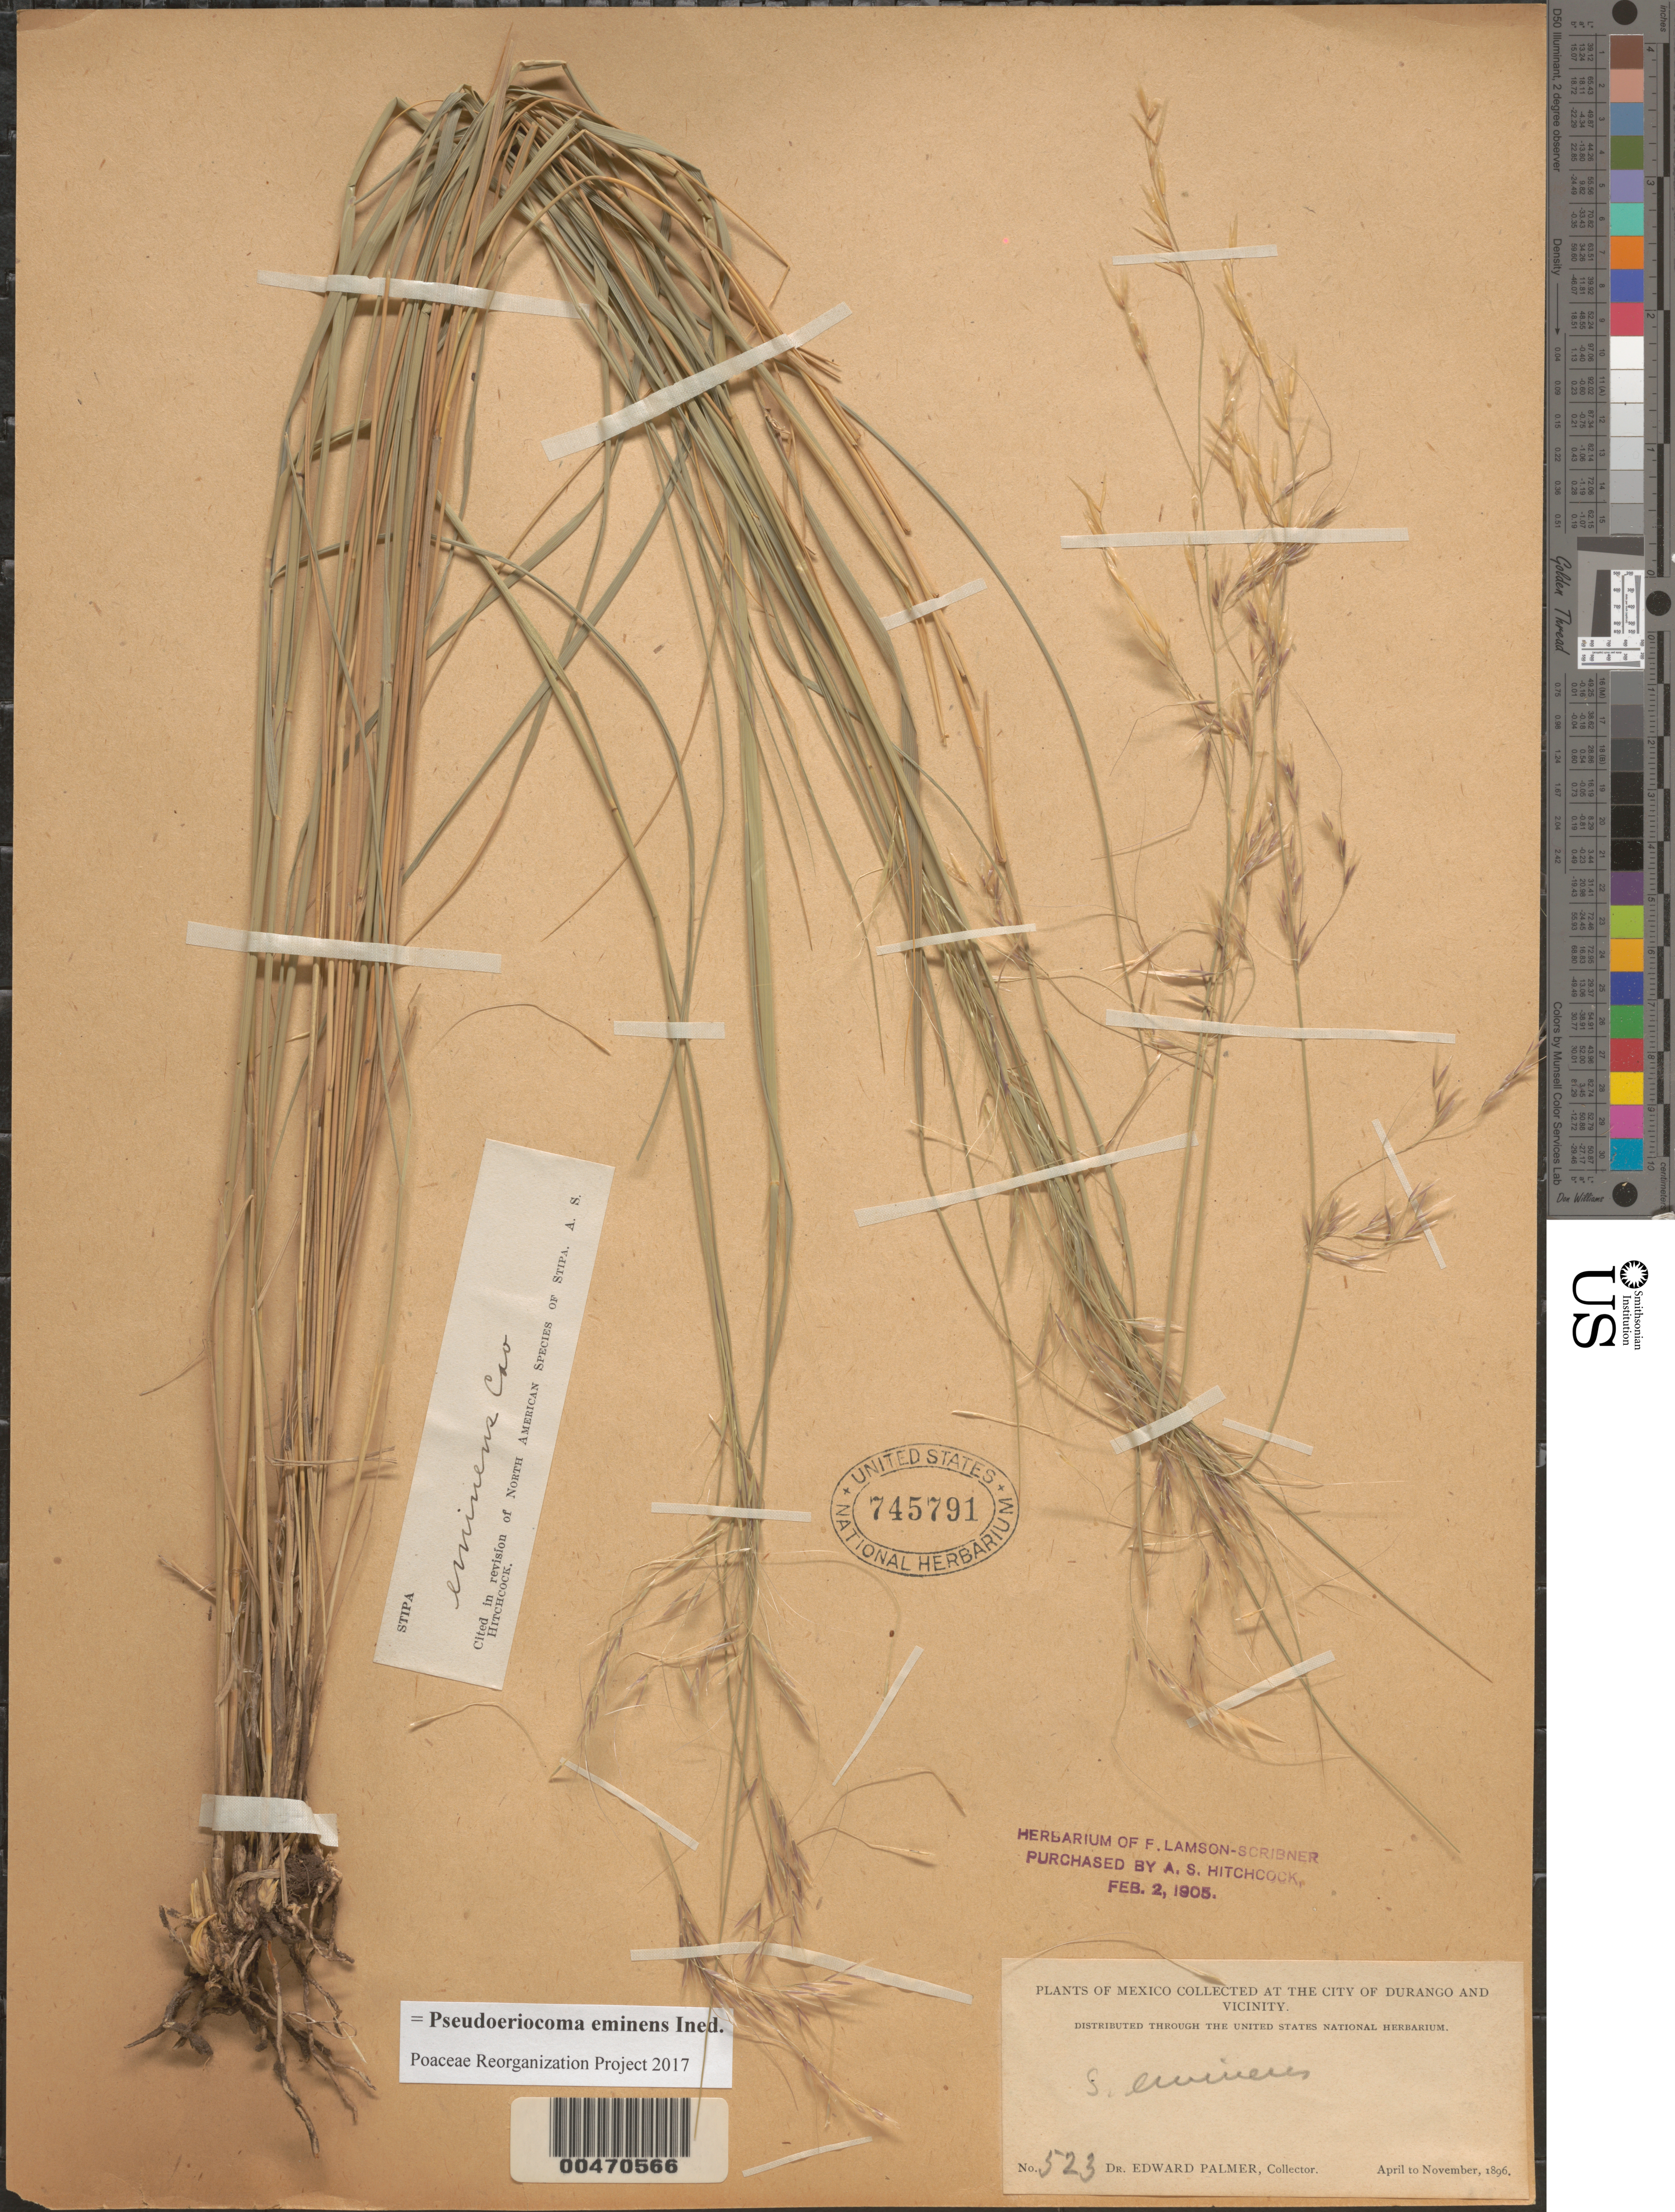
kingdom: Plantae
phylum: Tracheophyta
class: Liliopsida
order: Poales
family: Poaceae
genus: Pseudoeriocoma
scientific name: Pseudoeriocoma eminens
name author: (Cav.) Romasch.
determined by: Poaceae Reorganization Project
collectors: E. Palmer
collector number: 523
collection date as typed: Apr 1896 to Nov 1896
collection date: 1896-04/1896-11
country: Mexico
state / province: Durango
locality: City of Durango & vicinity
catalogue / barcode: US 745791